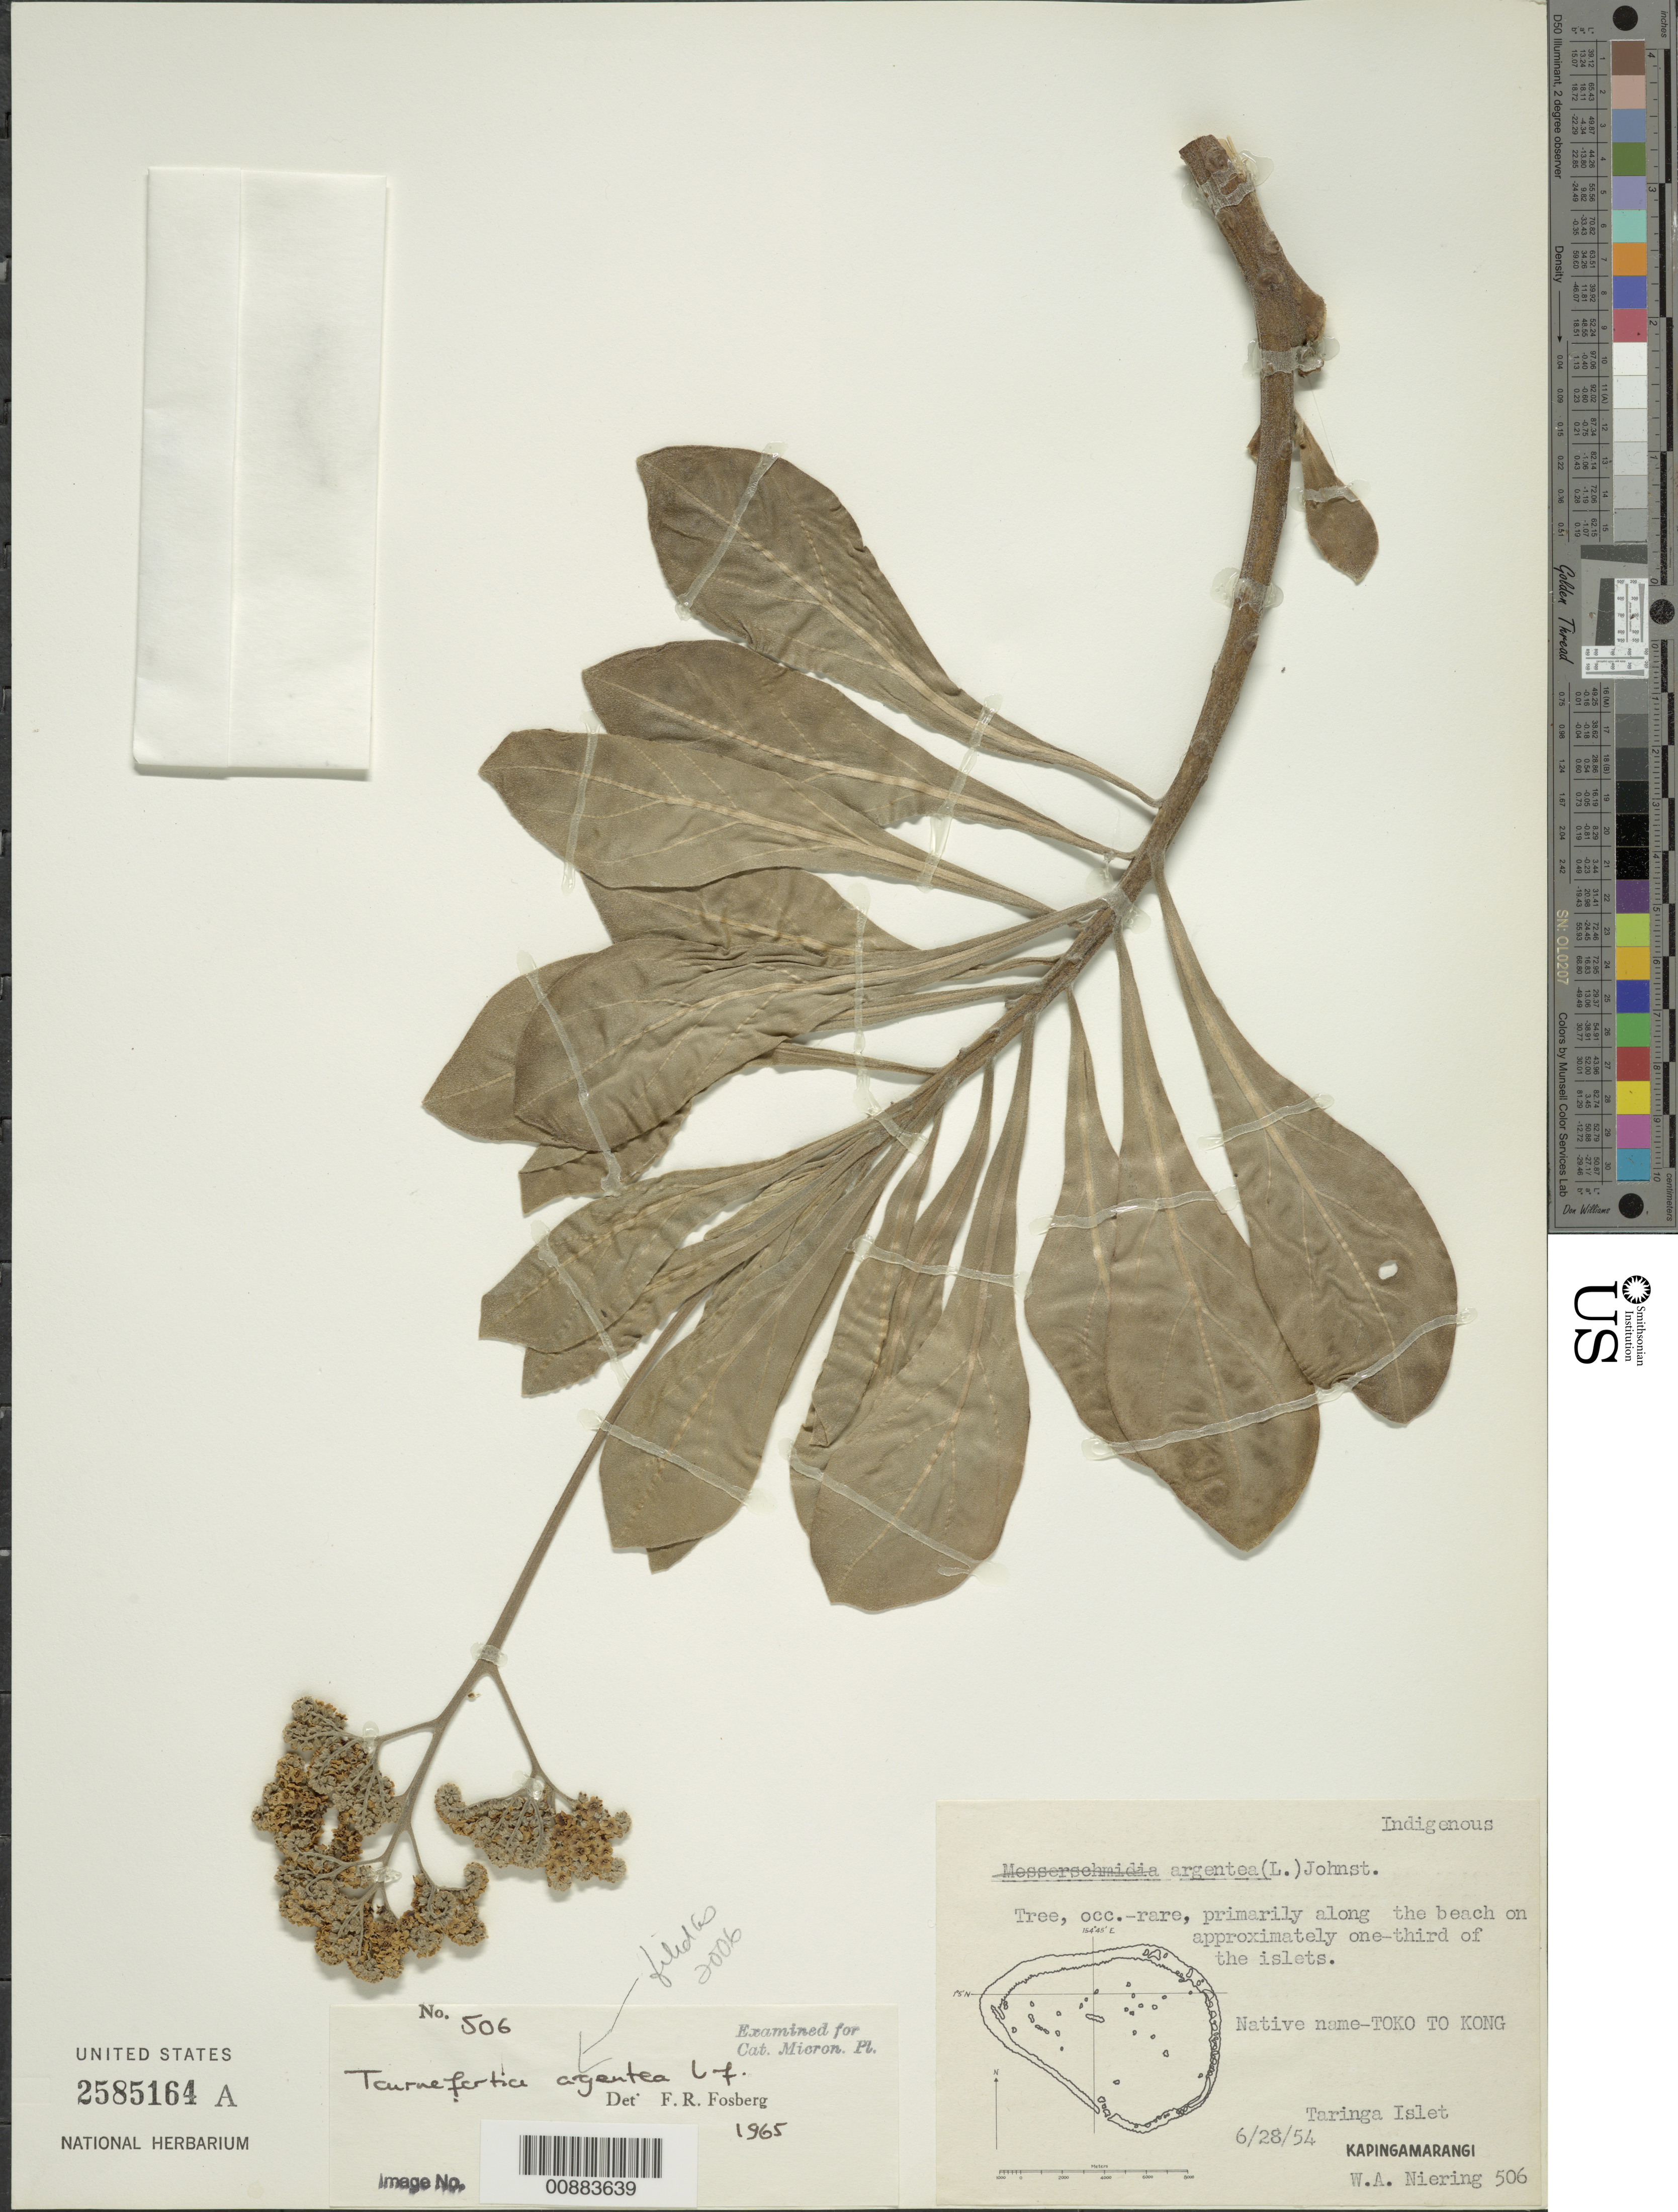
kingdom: Plantae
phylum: Tracheophyta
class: Magnoliopsida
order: Boraginales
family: Heliotropiaceae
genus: Heliotropium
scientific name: Heliotropium arboreum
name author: (Blanco) Mabberley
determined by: Wagner, W. L., (BOT), Smithsonian Institution - National Museum of Natural History (UNITED STATES)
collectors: W. Niering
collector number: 506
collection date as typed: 28 Jun 1954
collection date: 1954-06-28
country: Micronesia, Federated States of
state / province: Pohnpei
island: Kapingamarangi Atoll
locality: Taringa Islet, primarily along the beach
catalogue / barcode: US 2585164